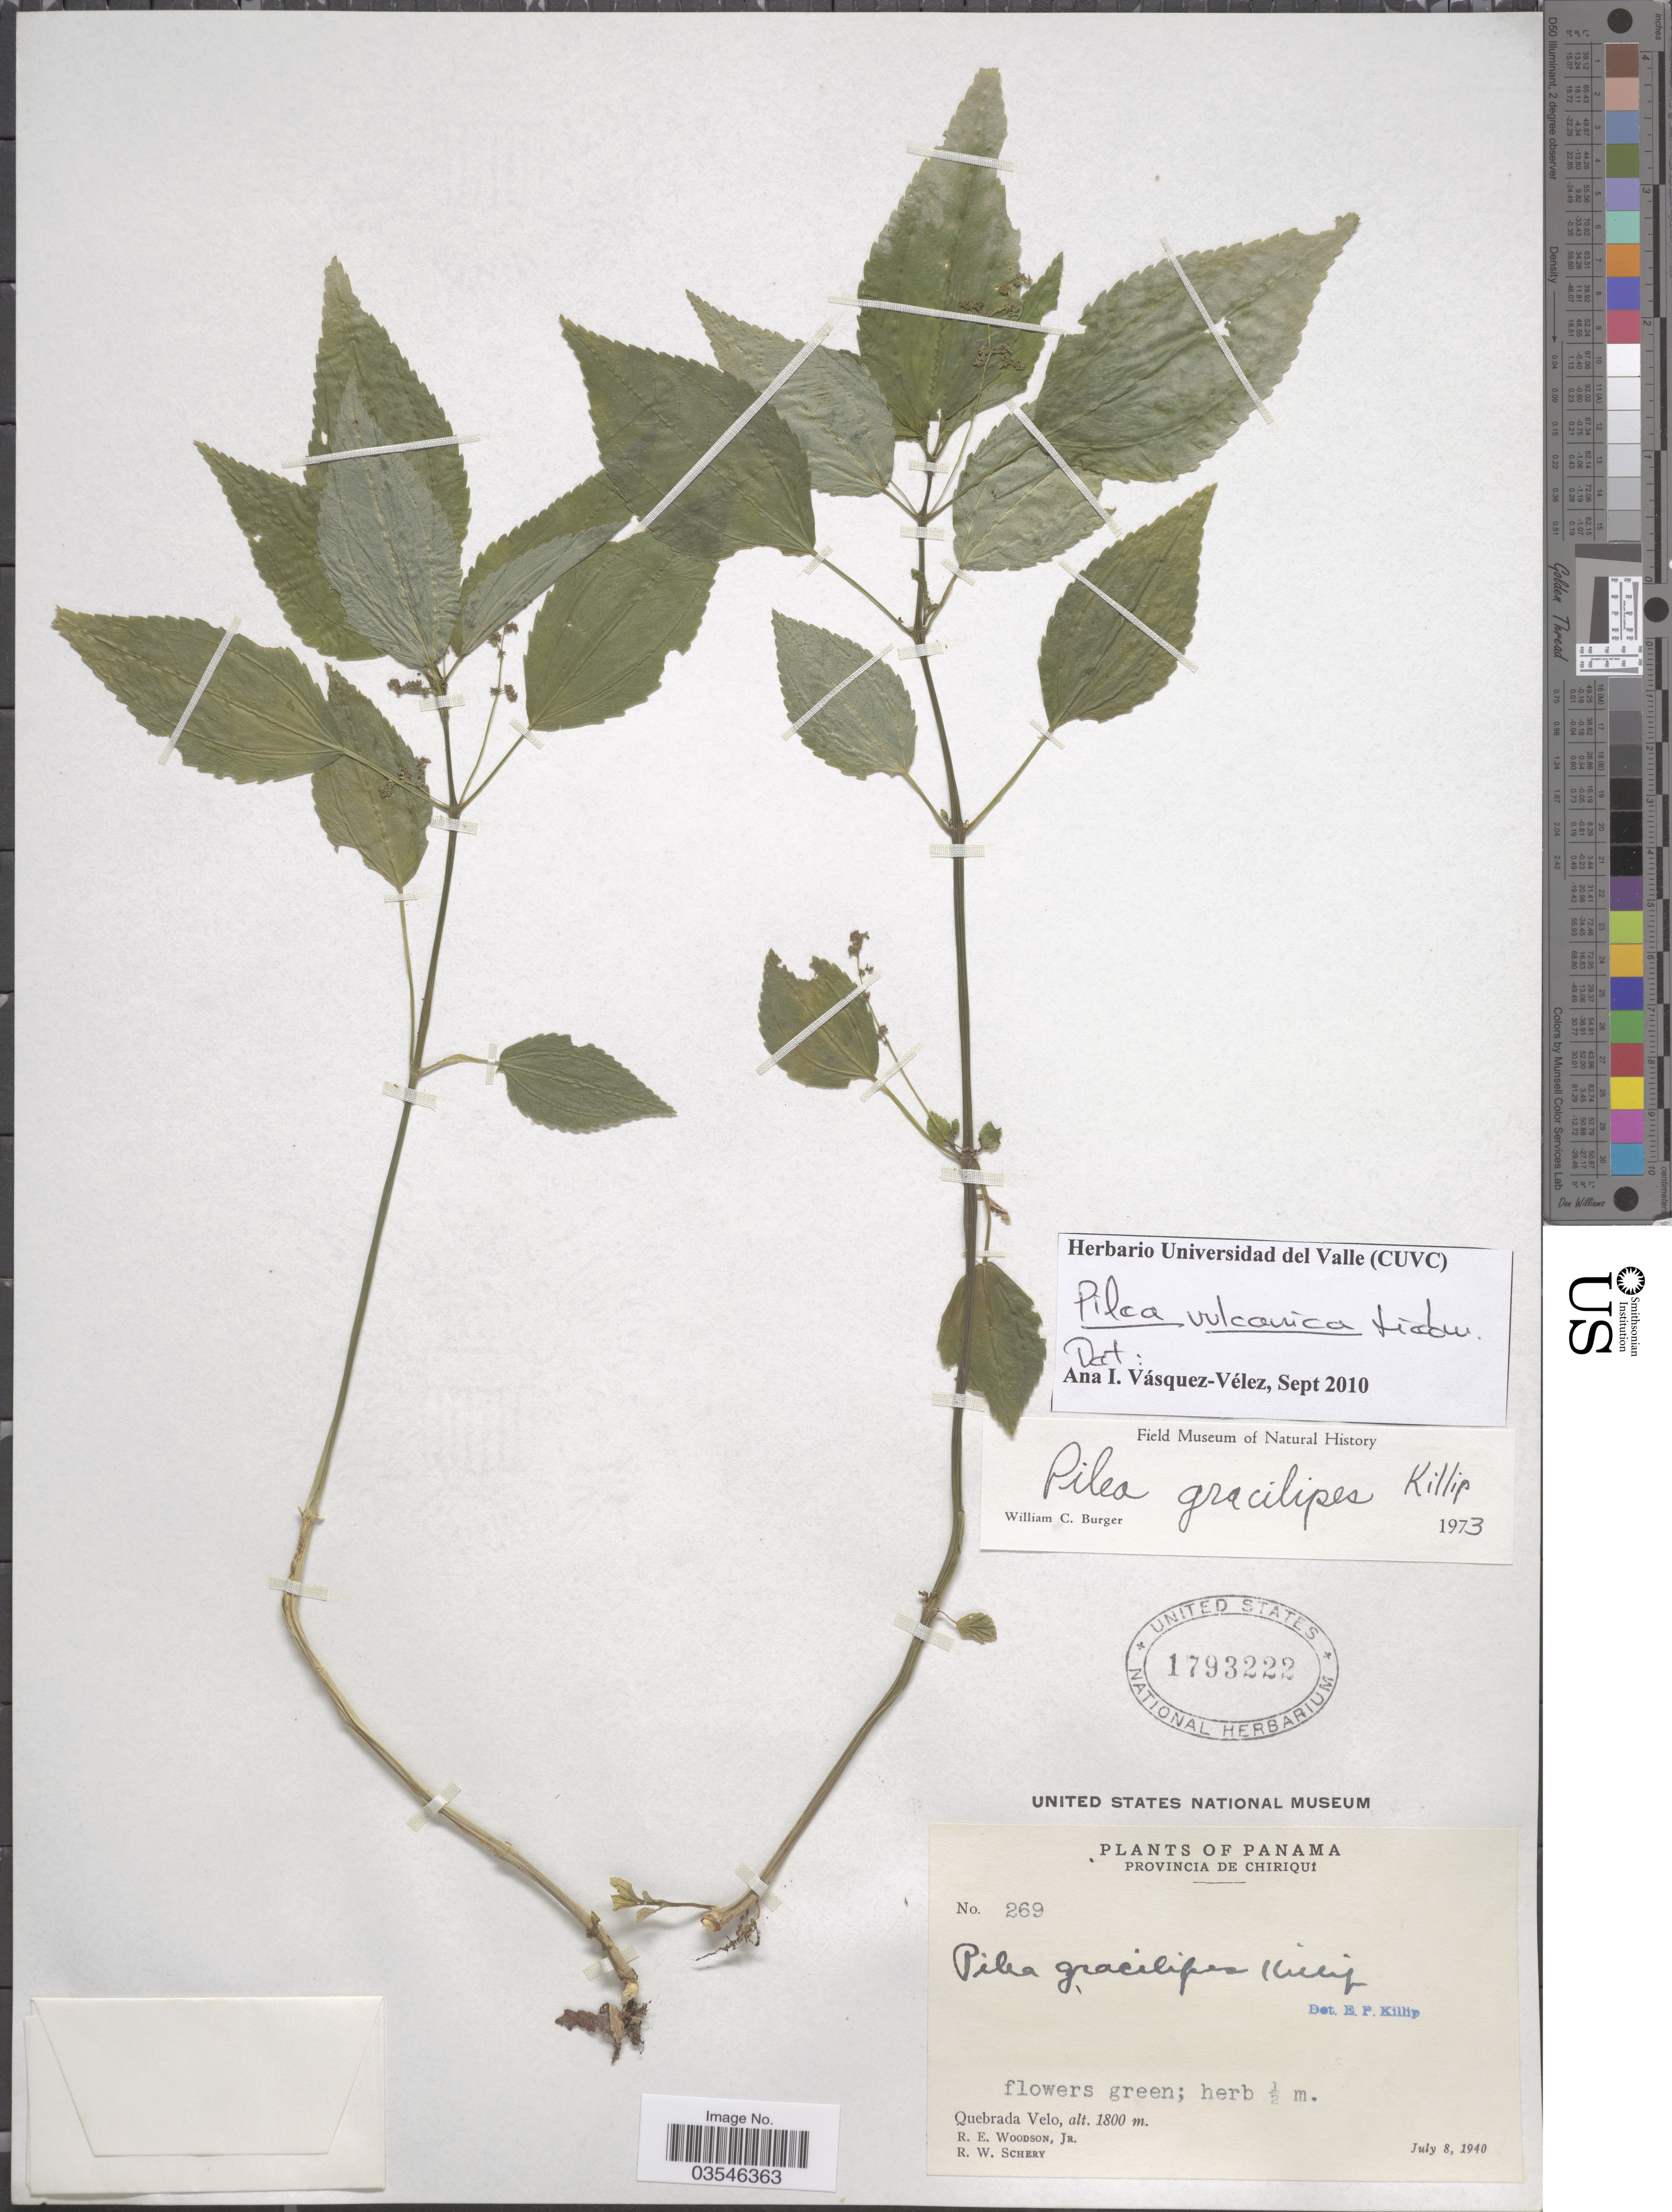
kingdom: Plantae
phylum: Tracheophyta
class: Magnoliopsida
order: Rosales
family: Urticaceae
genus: Pilea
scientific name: Pilea vulcanica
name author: Liebm.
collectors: R. E. Woodson & R. W. Schery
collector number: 269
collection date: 1940-07-08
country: Panama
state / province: Chiriqui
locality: Provincia of Chiriquí. Quebrada Velo.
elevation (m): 1800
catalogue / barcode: US 1793222